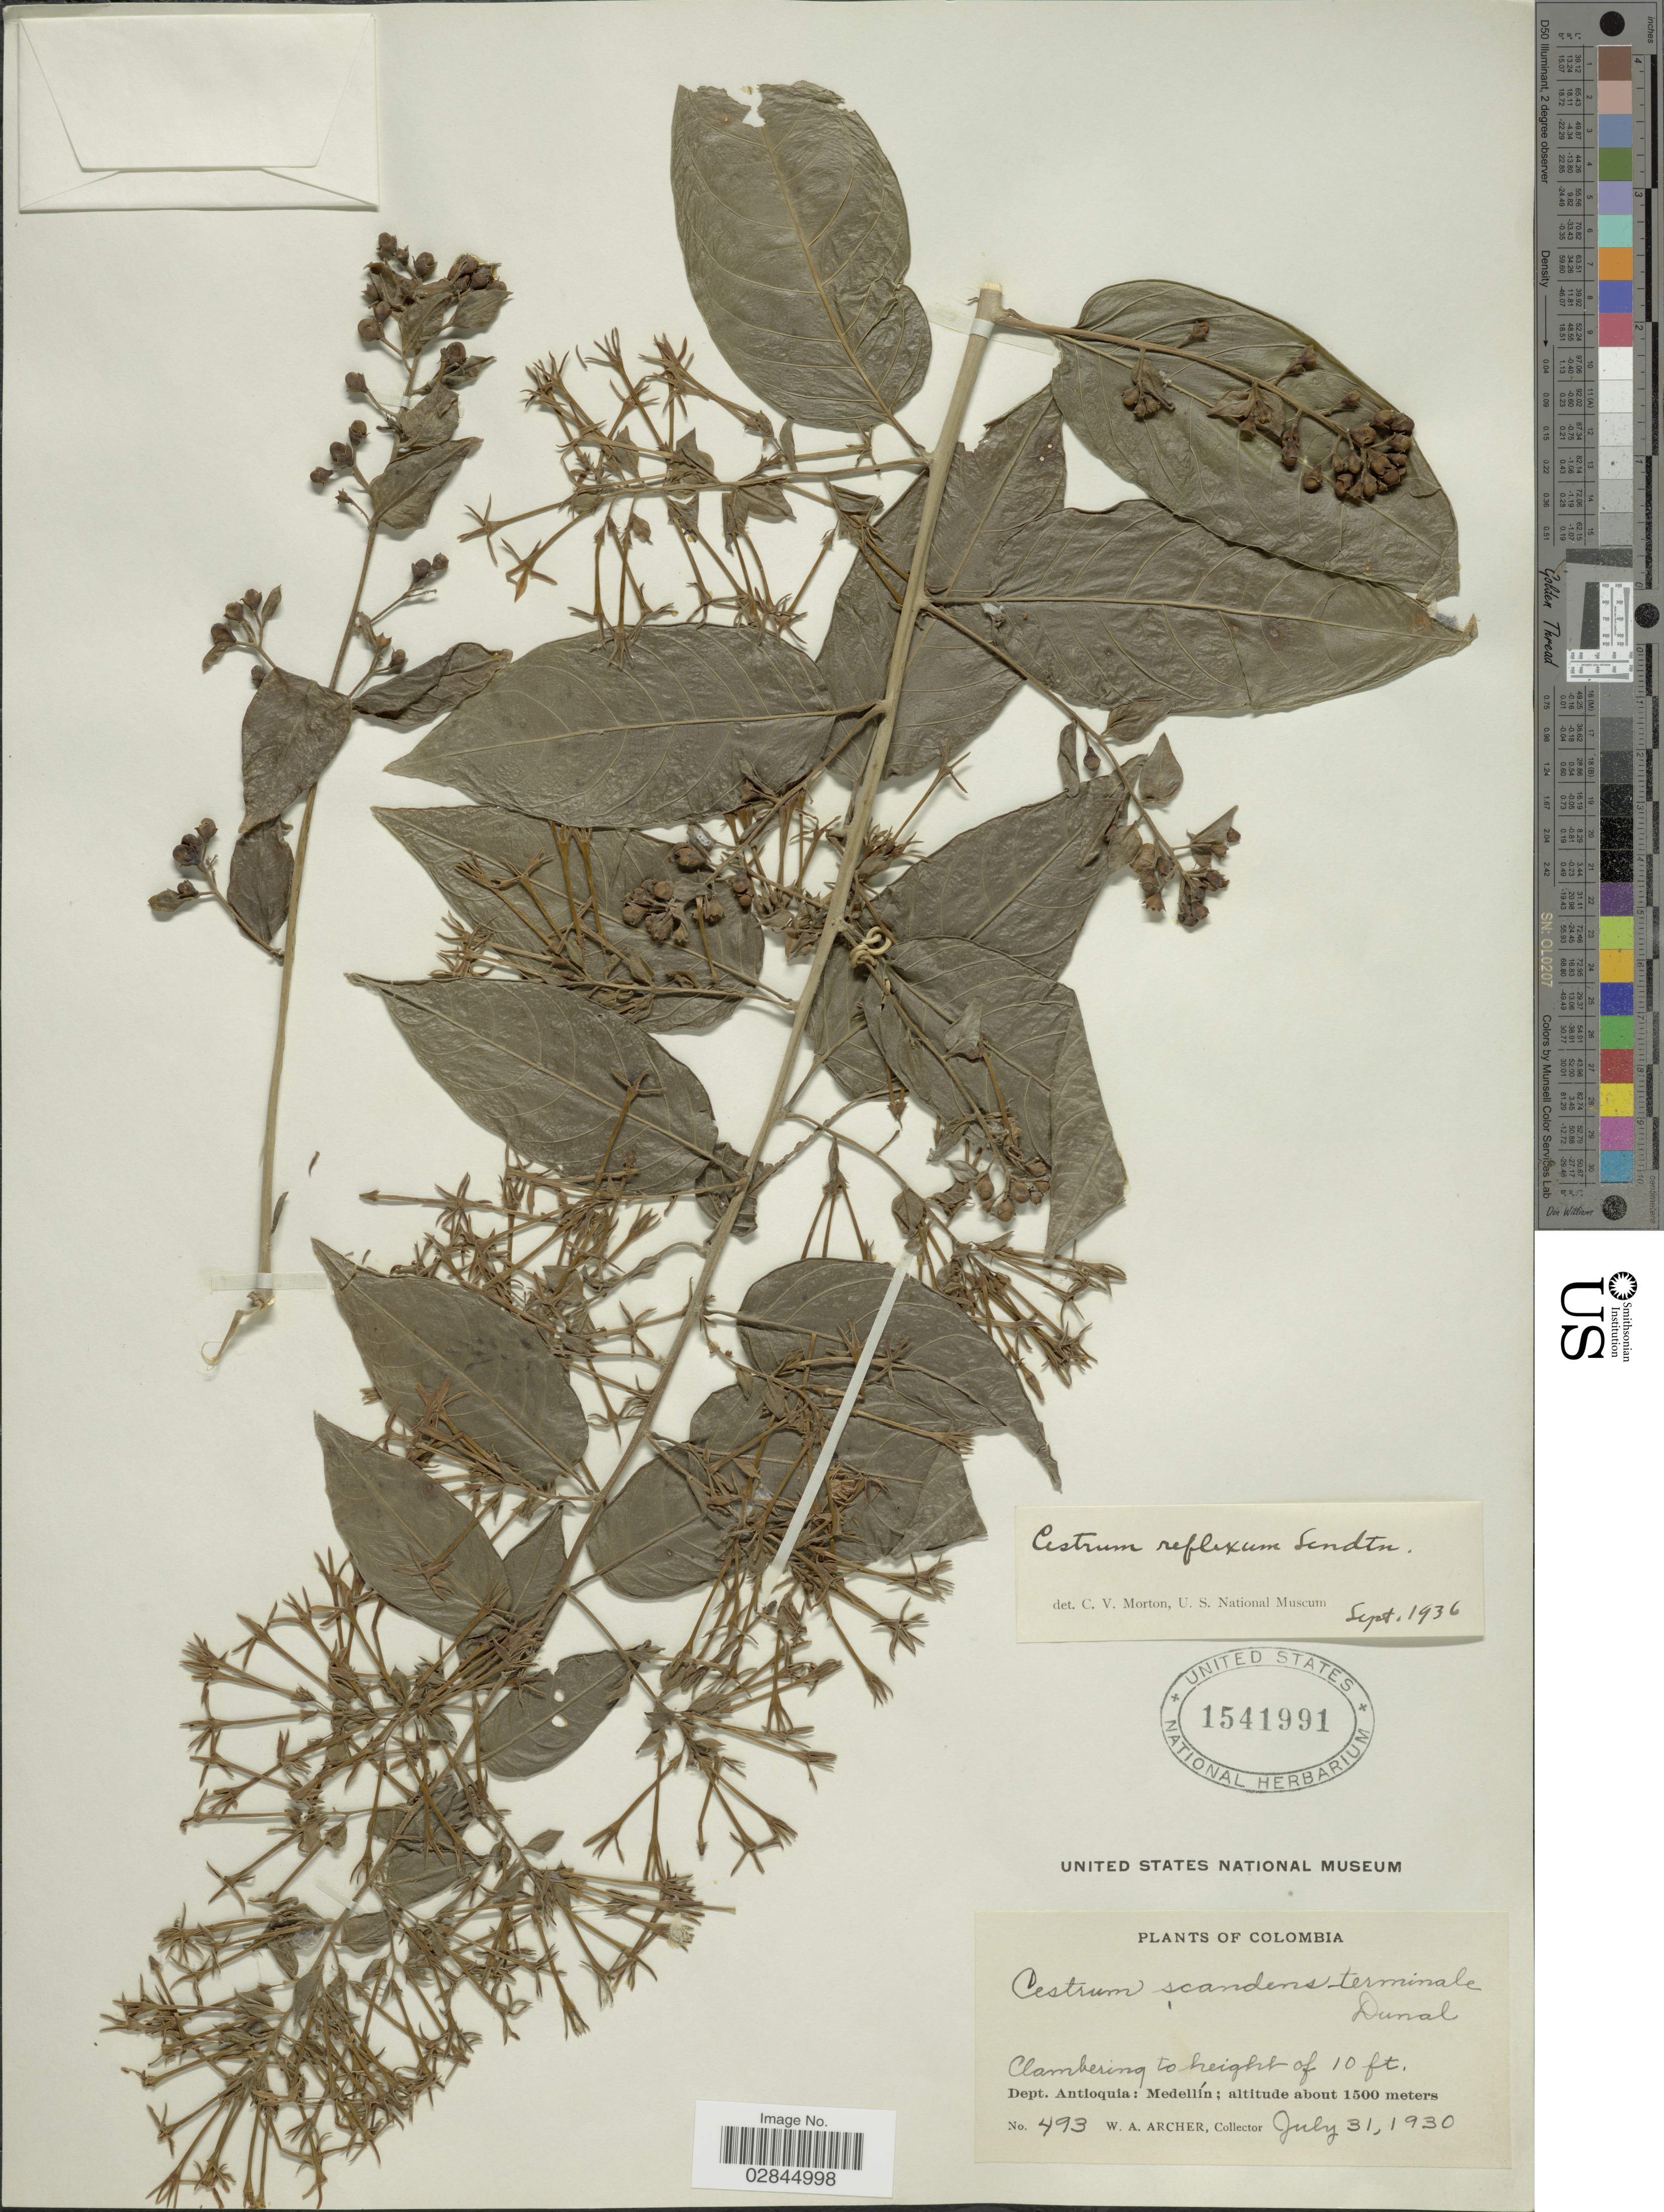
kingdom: Plantae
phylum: Tracheophyta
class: Magnoliopsida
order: Solanales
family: Solanaceae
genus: Cestrum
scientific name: Cestrum reflexum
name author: Sendtn.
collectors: W. A. Archer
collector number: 493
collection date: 1930-07-31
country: Colombia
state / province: Antioquia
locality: Dept. Antioquia: Medellín.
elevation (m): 1500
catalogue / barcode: US 1541991